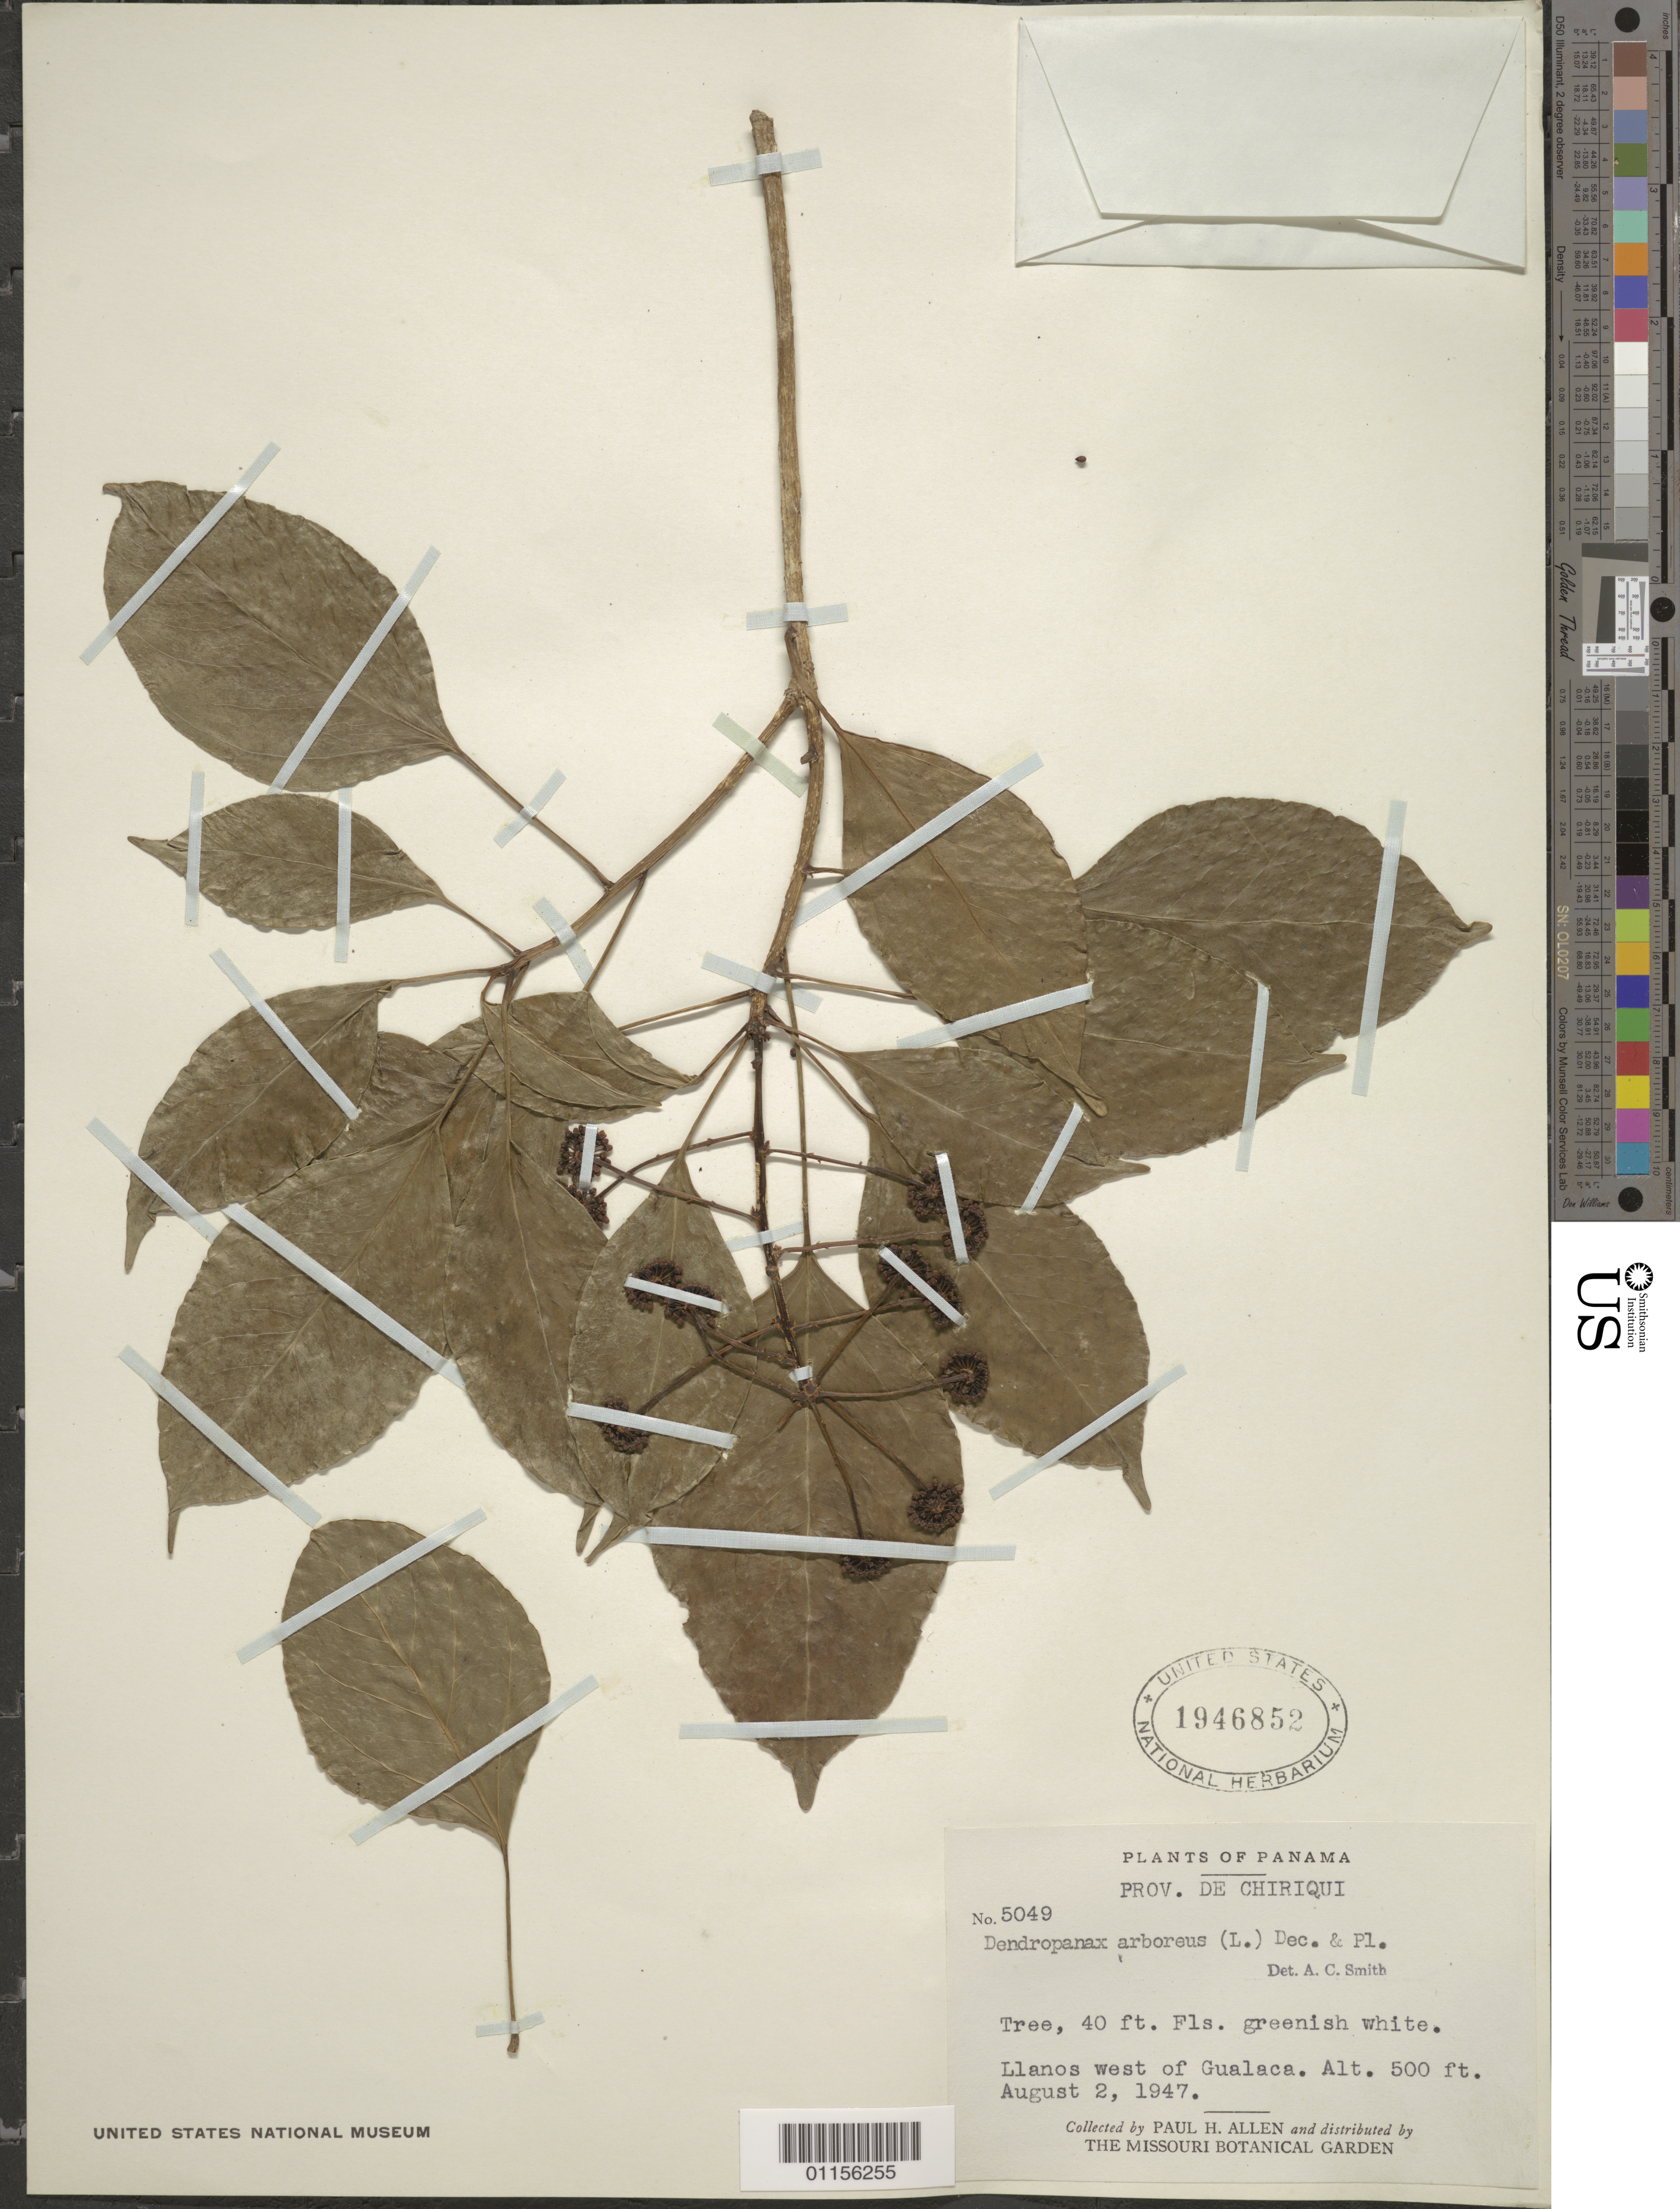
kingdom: Plantae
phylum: Tracheophyta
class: Magnoliopsida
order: Apiales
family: Araliaceae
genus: Dendropanax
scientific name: Dendropanax arboreus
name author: (L.) Decne. & Planch.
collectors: P. H. Allen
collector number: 5049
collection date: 1947-08-02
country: Panama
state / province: Chiriquí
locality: Llanos W of Gualaca.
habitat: Tree.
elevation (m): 152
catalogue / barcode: US 1946852